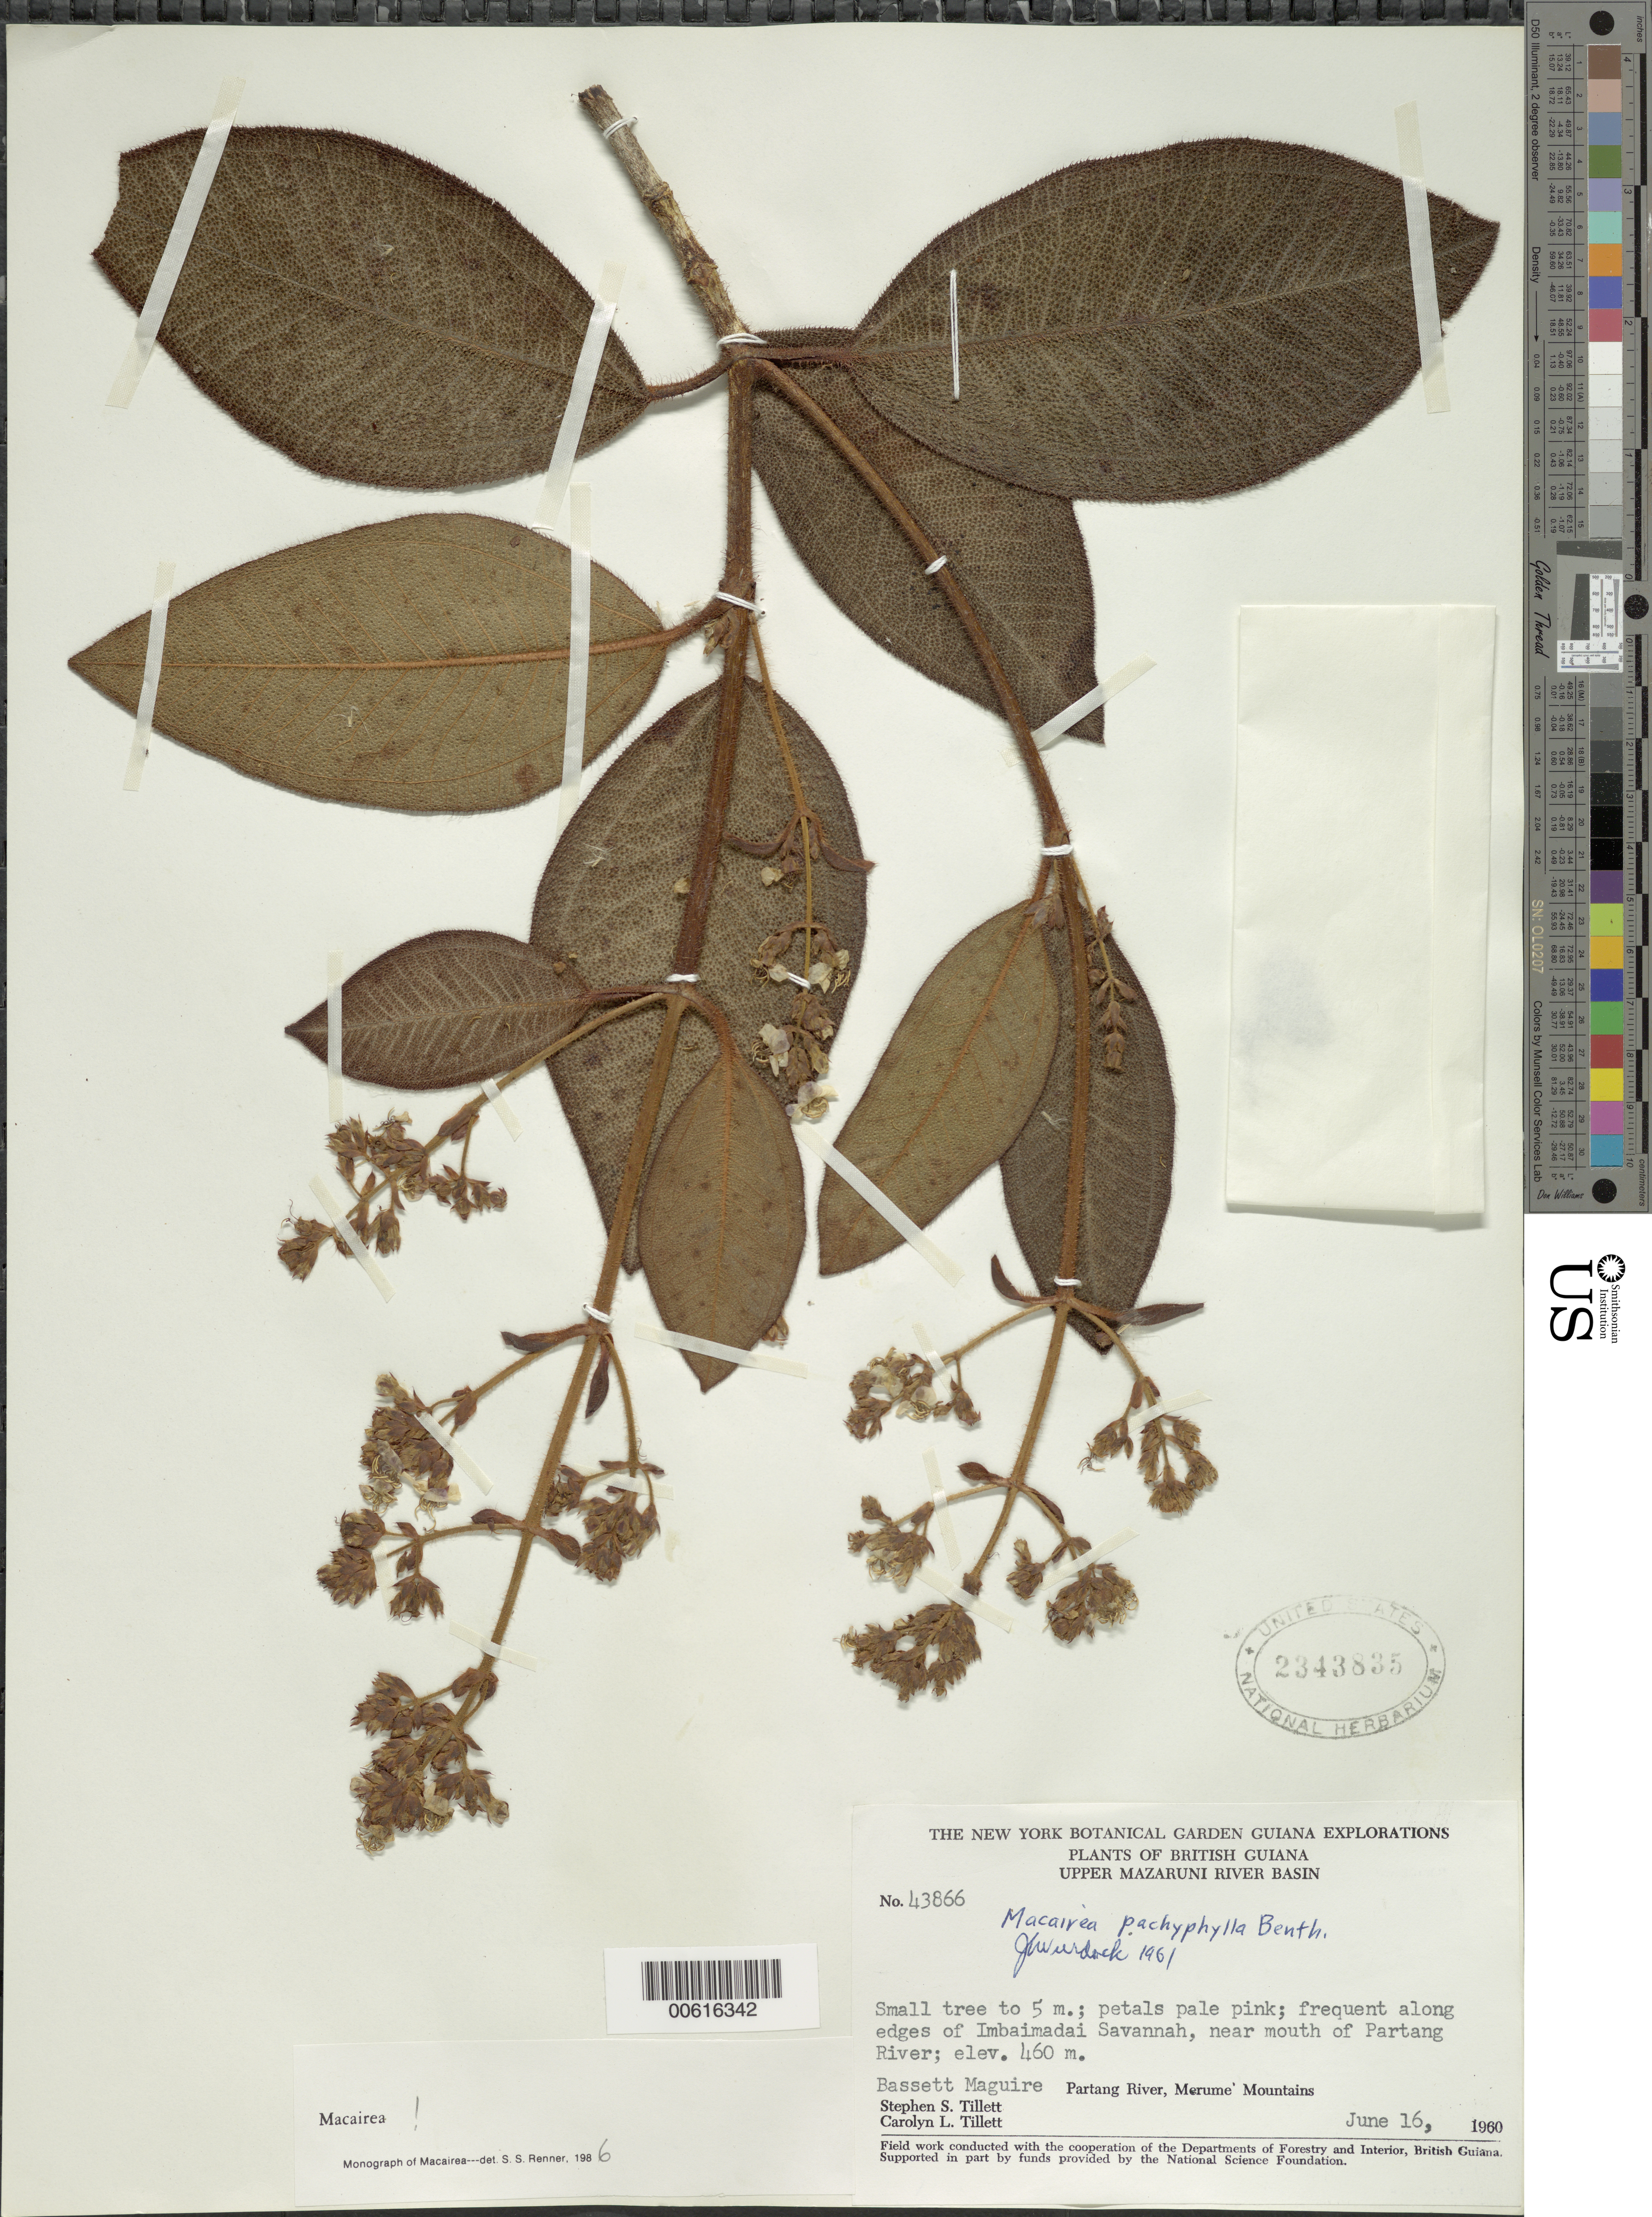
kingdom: Plantae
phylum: Tracheophyta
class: Magnoliopsida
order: Myrtales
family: Melastomataceae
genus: Macairea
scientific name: Macairea pachyphylla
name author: Benth.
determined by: Renner, S. S.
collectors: S. S. Tillett, C. L. Tillett & B. Maguire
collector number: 43866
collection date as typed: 16-Jun-60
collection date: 1960-06-16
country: Guyana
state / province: Cuyuni-Mazaruni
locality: Partang R., near mouth on Mazaruni R., Merume Mts.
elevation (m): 460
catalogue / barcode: US 2343835